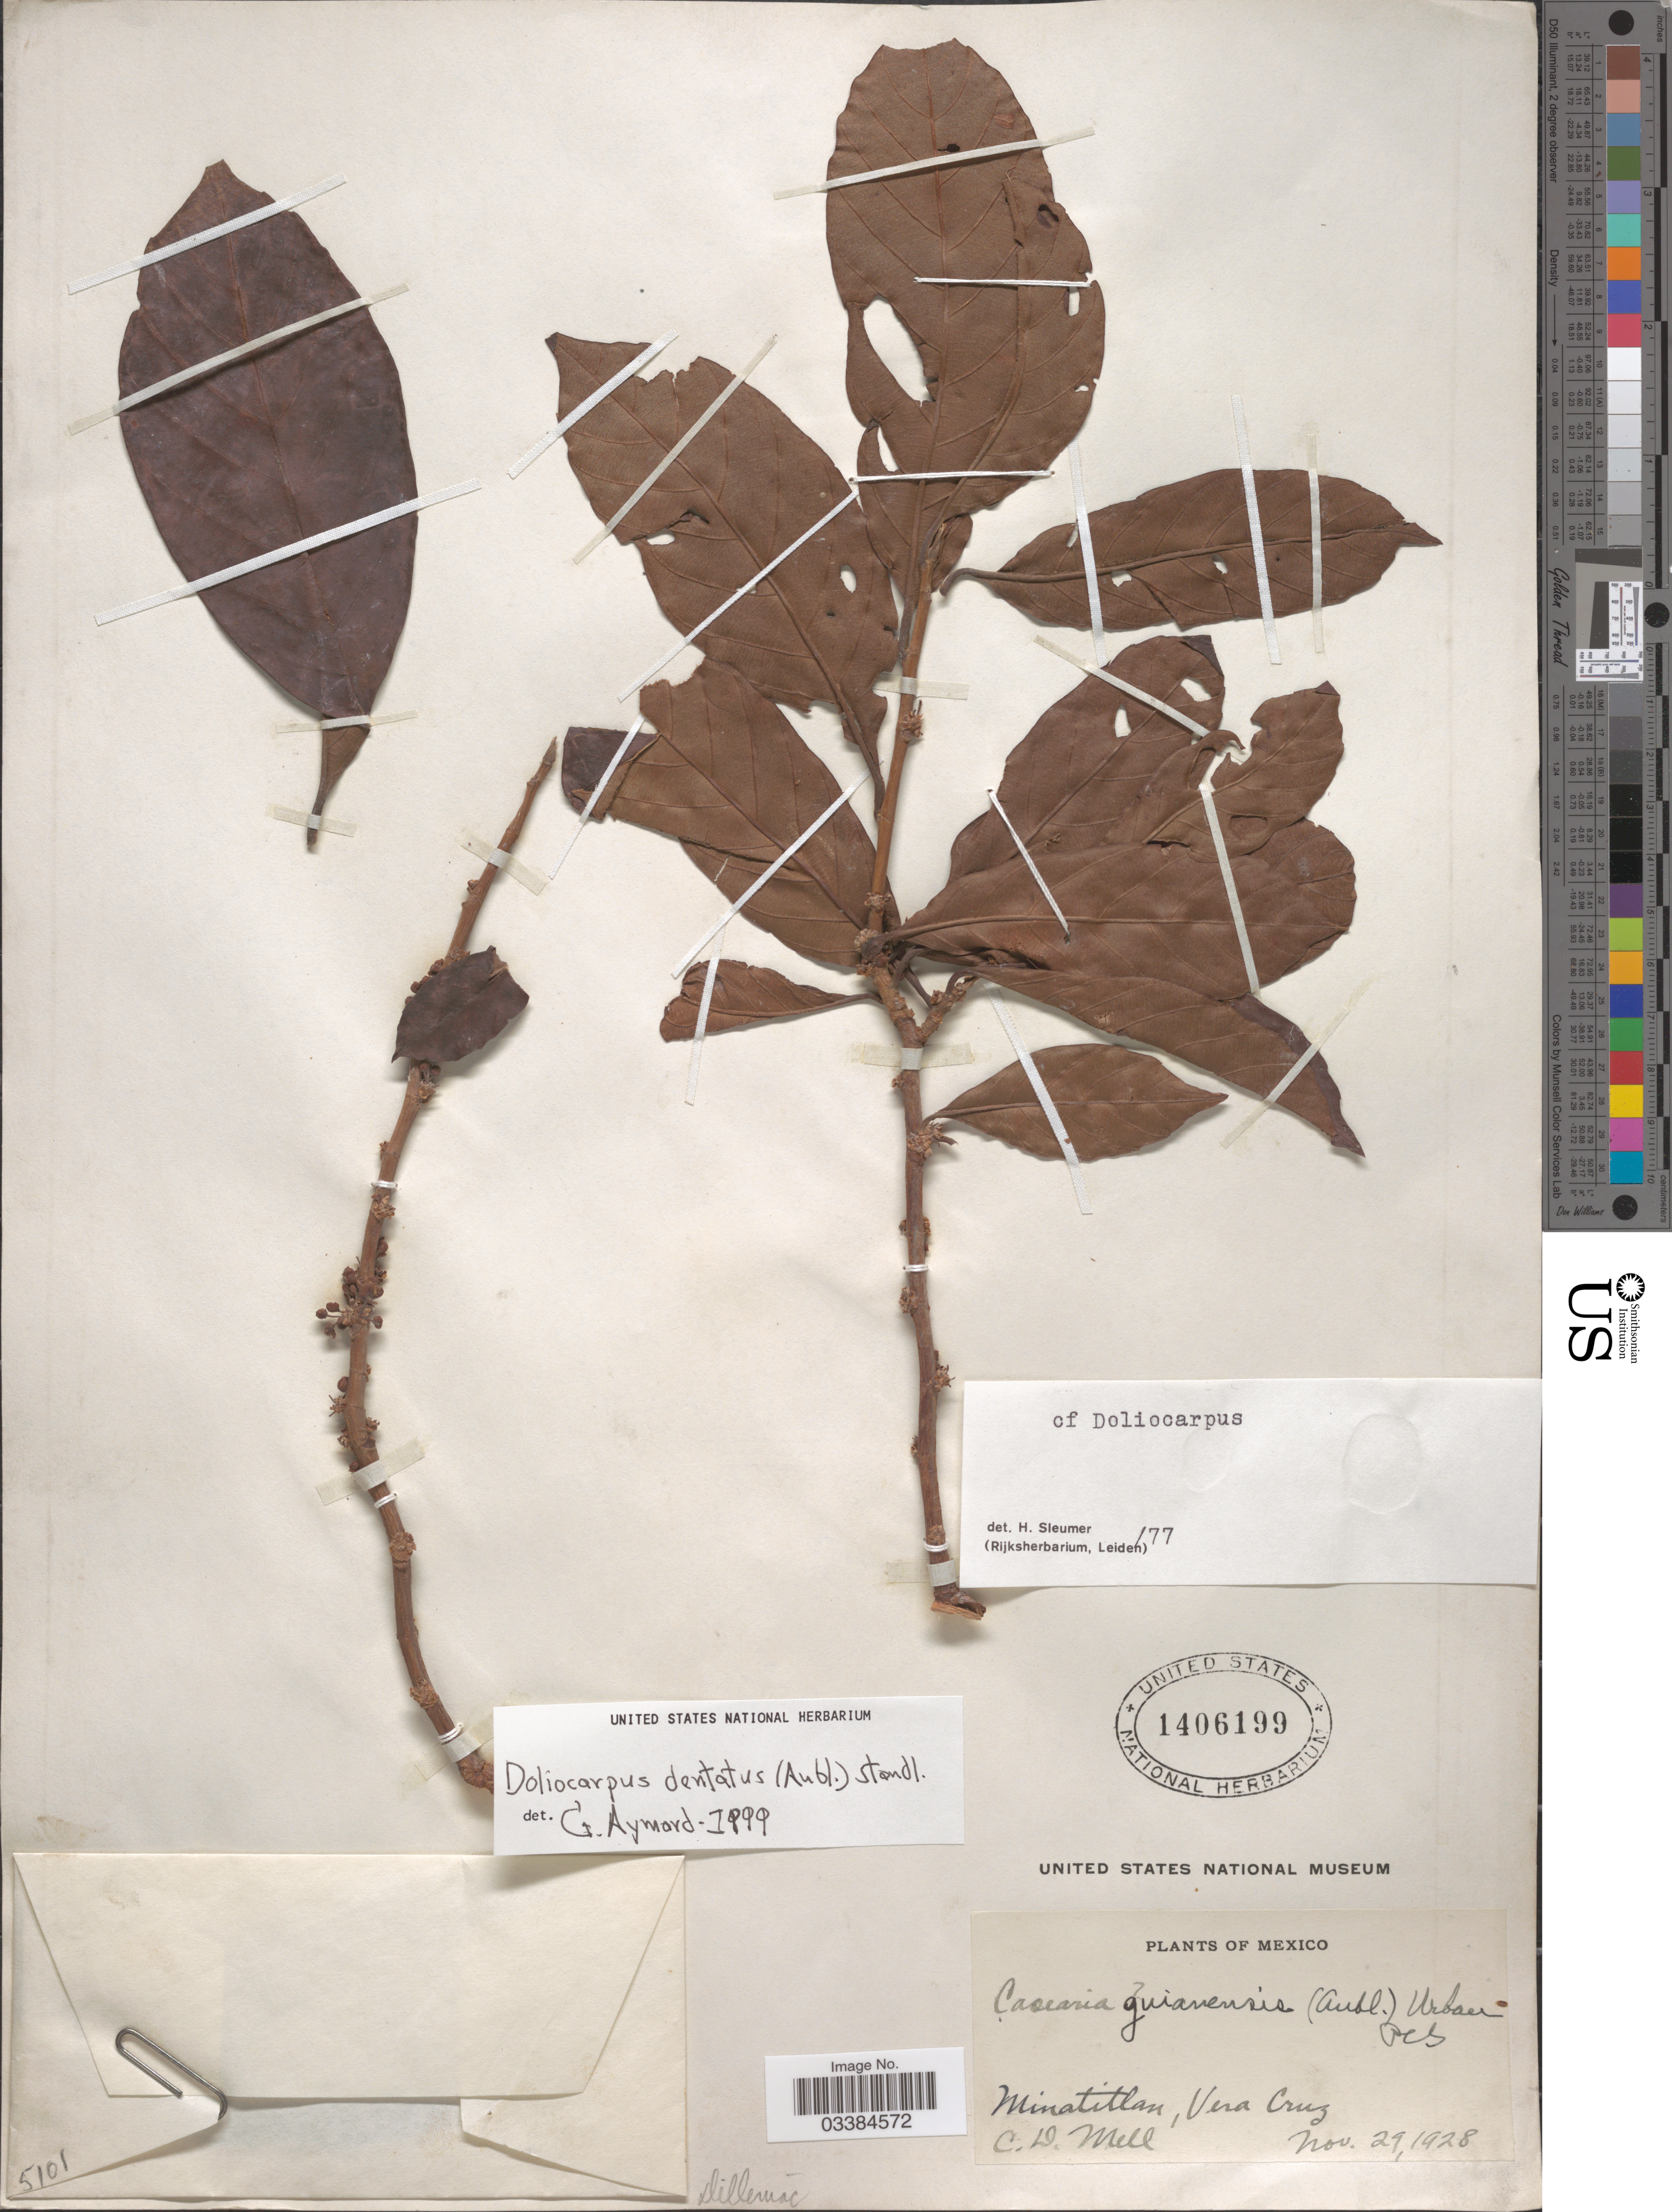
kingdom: Plantae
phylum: Tracheophyta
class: Magnoliopsida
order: Dilleniales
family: Dilleniaceae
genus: Doliocarpus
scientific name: Doliocarpus dentatus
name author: (Aubl.) Standl.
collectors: C. D. Mell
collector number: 5101?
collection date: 1928-11-29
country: Mexico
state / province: Veracruz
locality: Minatitlan, Vera Cruz.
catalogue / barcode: US 1406199